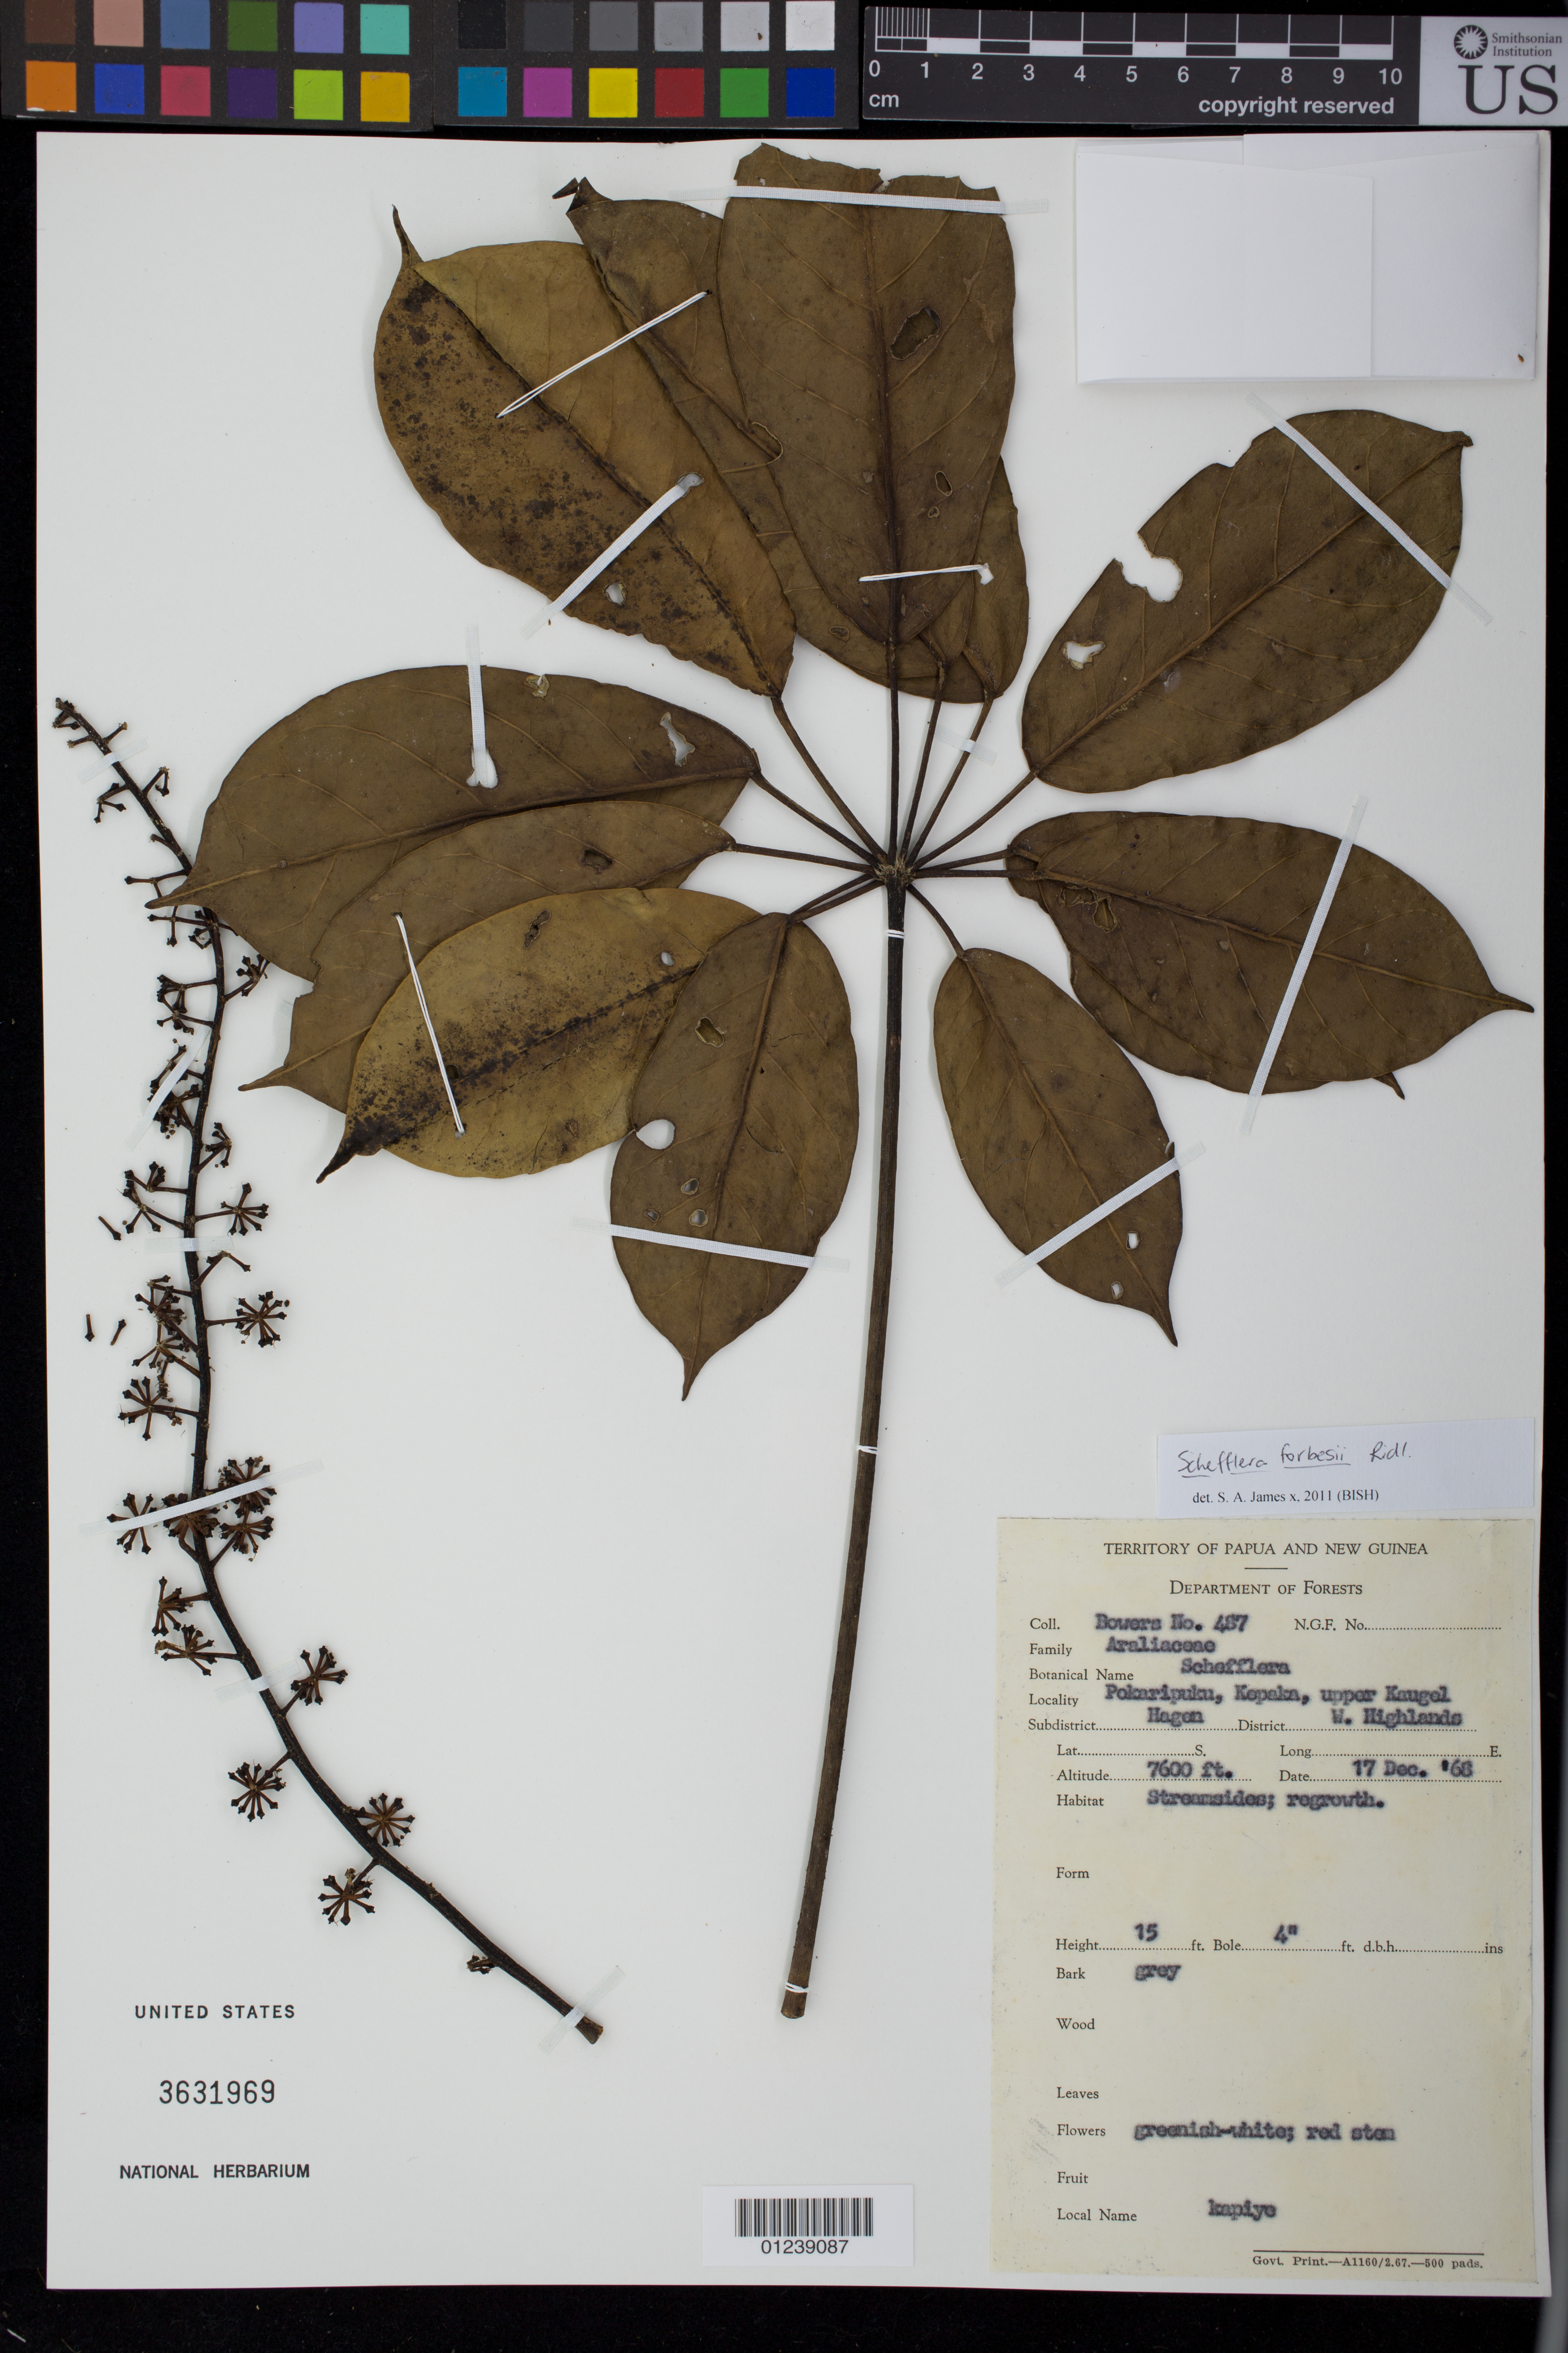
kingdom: Plantae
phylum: Tracheophyta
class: Magnoliopsida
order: Apiales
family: Araliaceae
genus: Heptapleurum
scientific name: Heptapleurum forbesii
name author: (Ridl.) Lowery & G. M. Plunkett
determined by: Wagner, W. L., (BOT), Smithsonian Institution - National Museum of Natural History (UNITED STATES)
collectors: -. Bowers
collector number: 487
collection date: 1968-12-17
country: Papua New Guinea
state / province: Western Highlands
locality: Pokaripuku, Kepaka, upper Kaugel. Hagen Subdistrict.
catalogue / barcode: US 363169